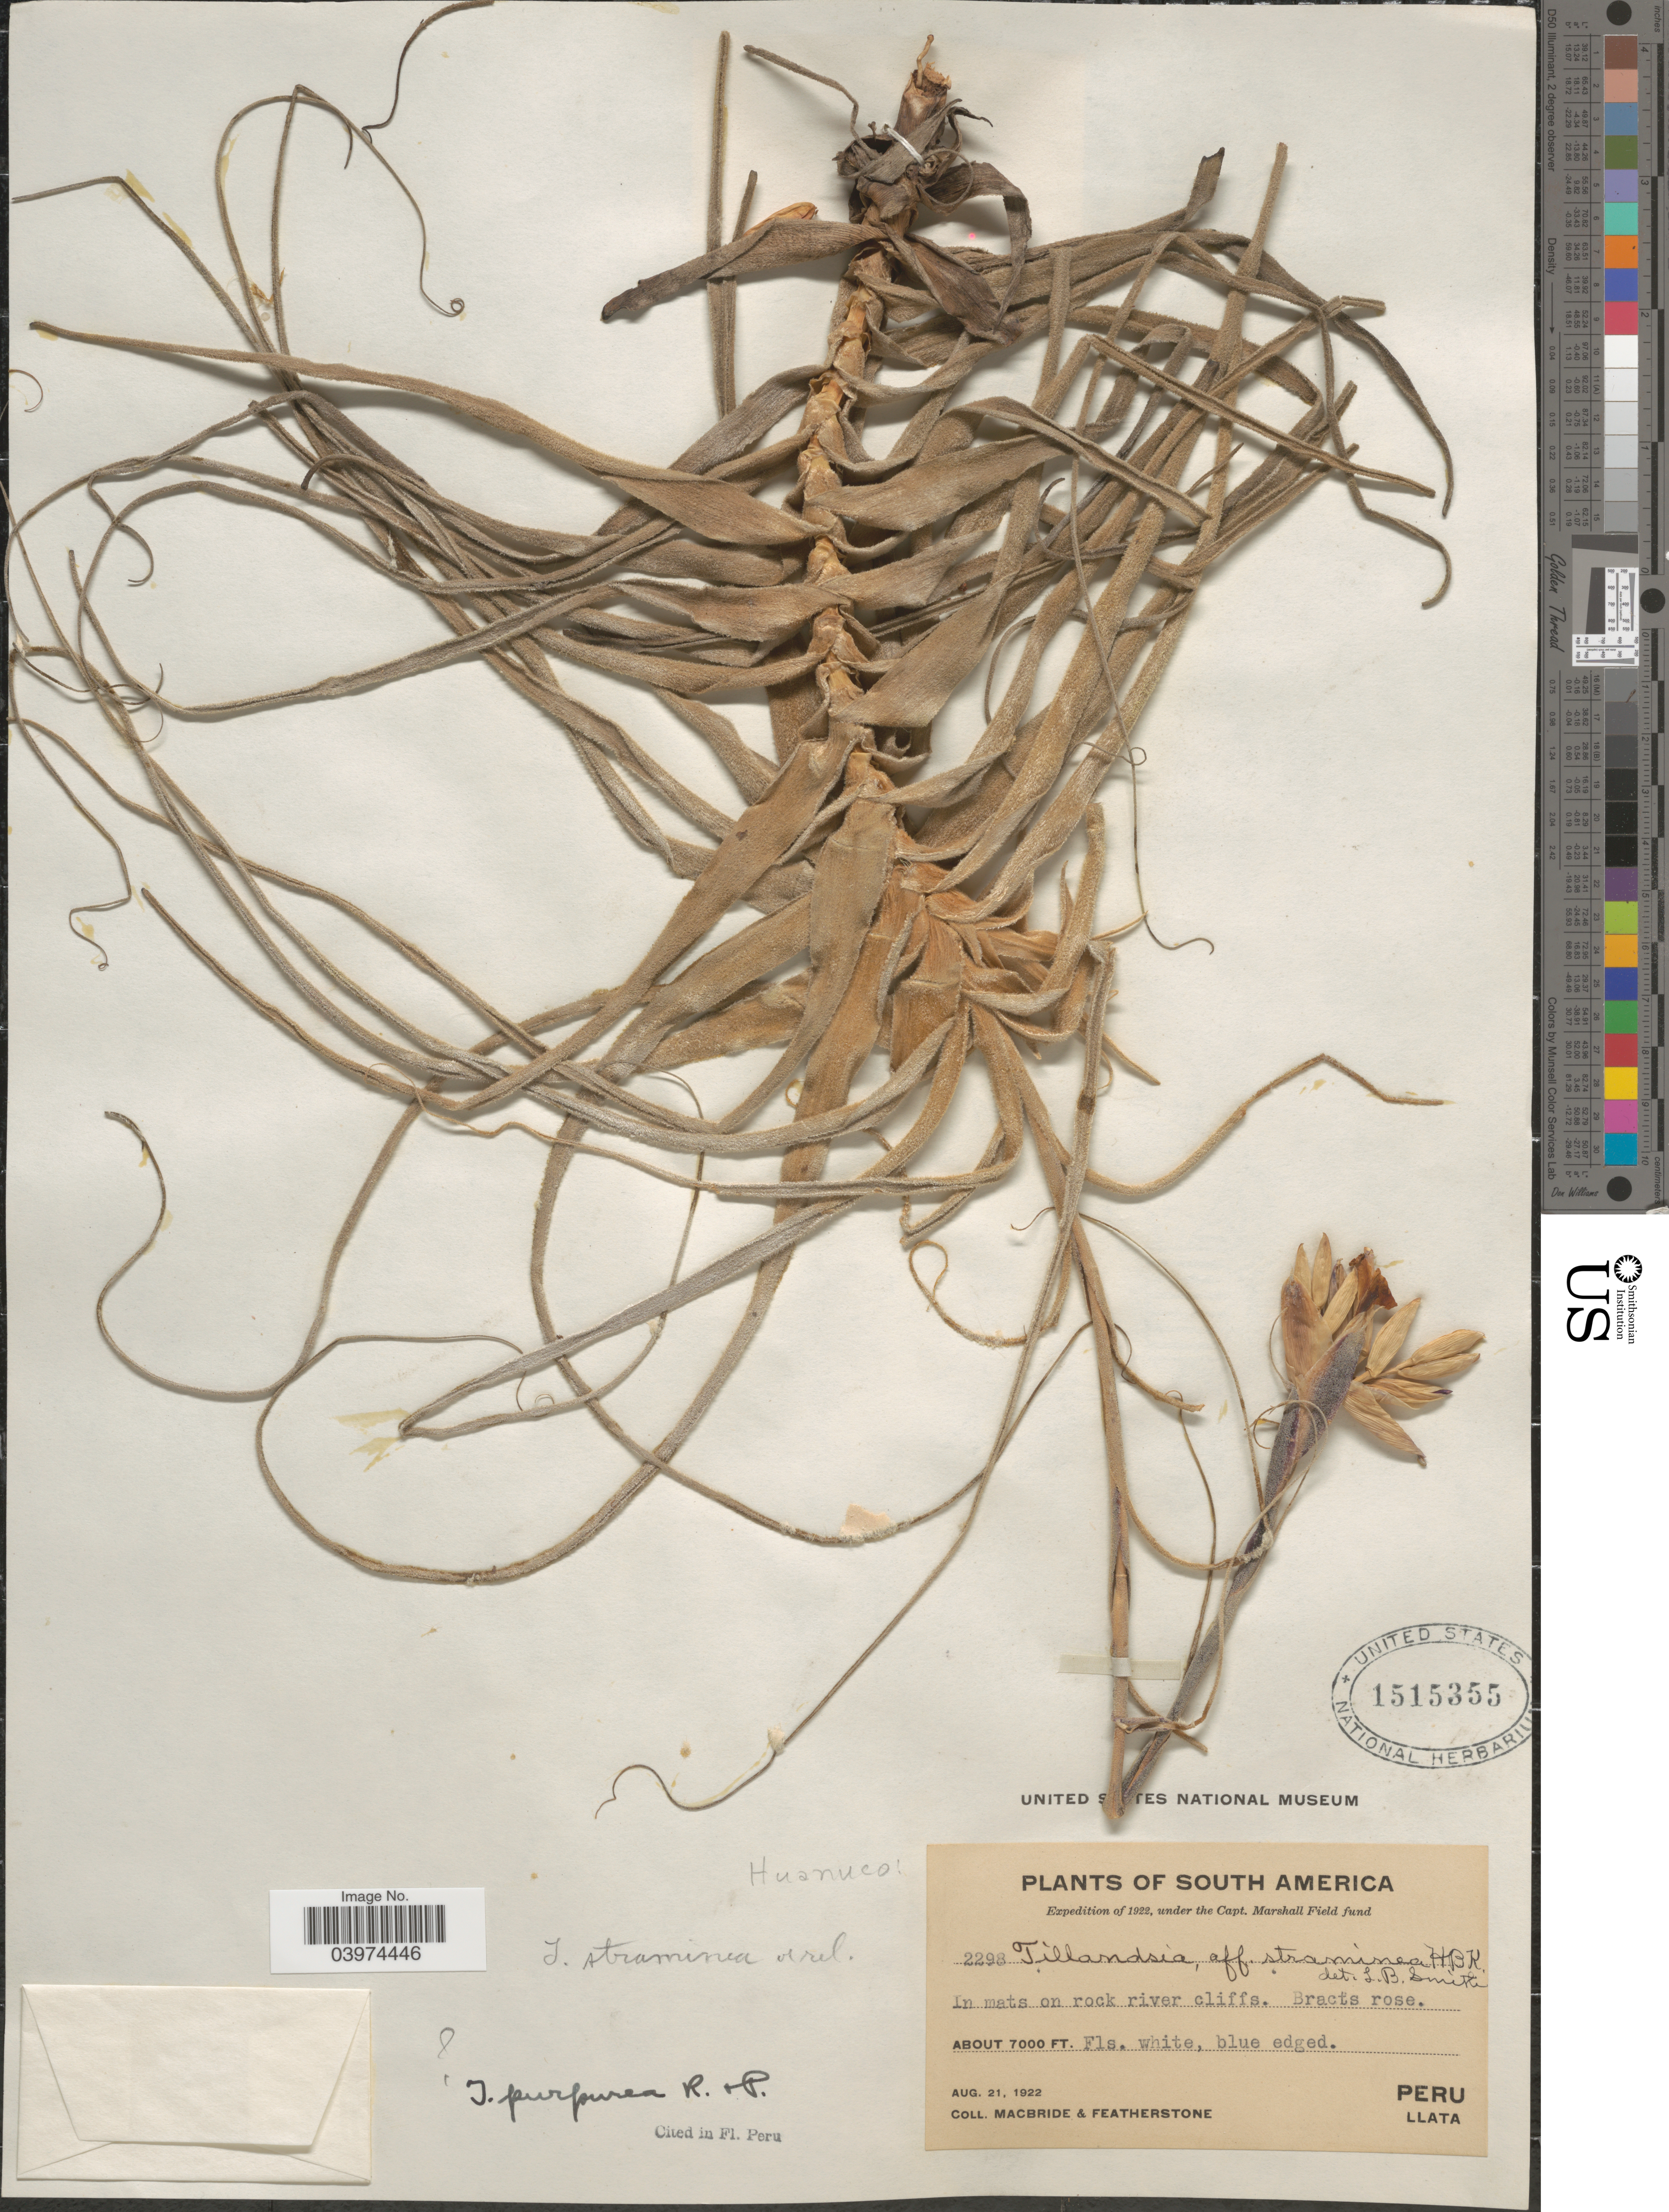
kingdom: Plantae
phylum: Tracheophyta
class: Liliopsida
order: Poales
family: Bromeliaceae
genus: Tillandsia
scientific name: Tillandsia straminea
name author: Kunth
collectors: Macbride, -- & -. Featherstone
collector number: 2298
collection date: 1922-08-21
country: Peru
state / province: Huánuco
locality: Expedition of 1922. Llata.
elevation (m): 2134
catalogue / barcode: US 1515355